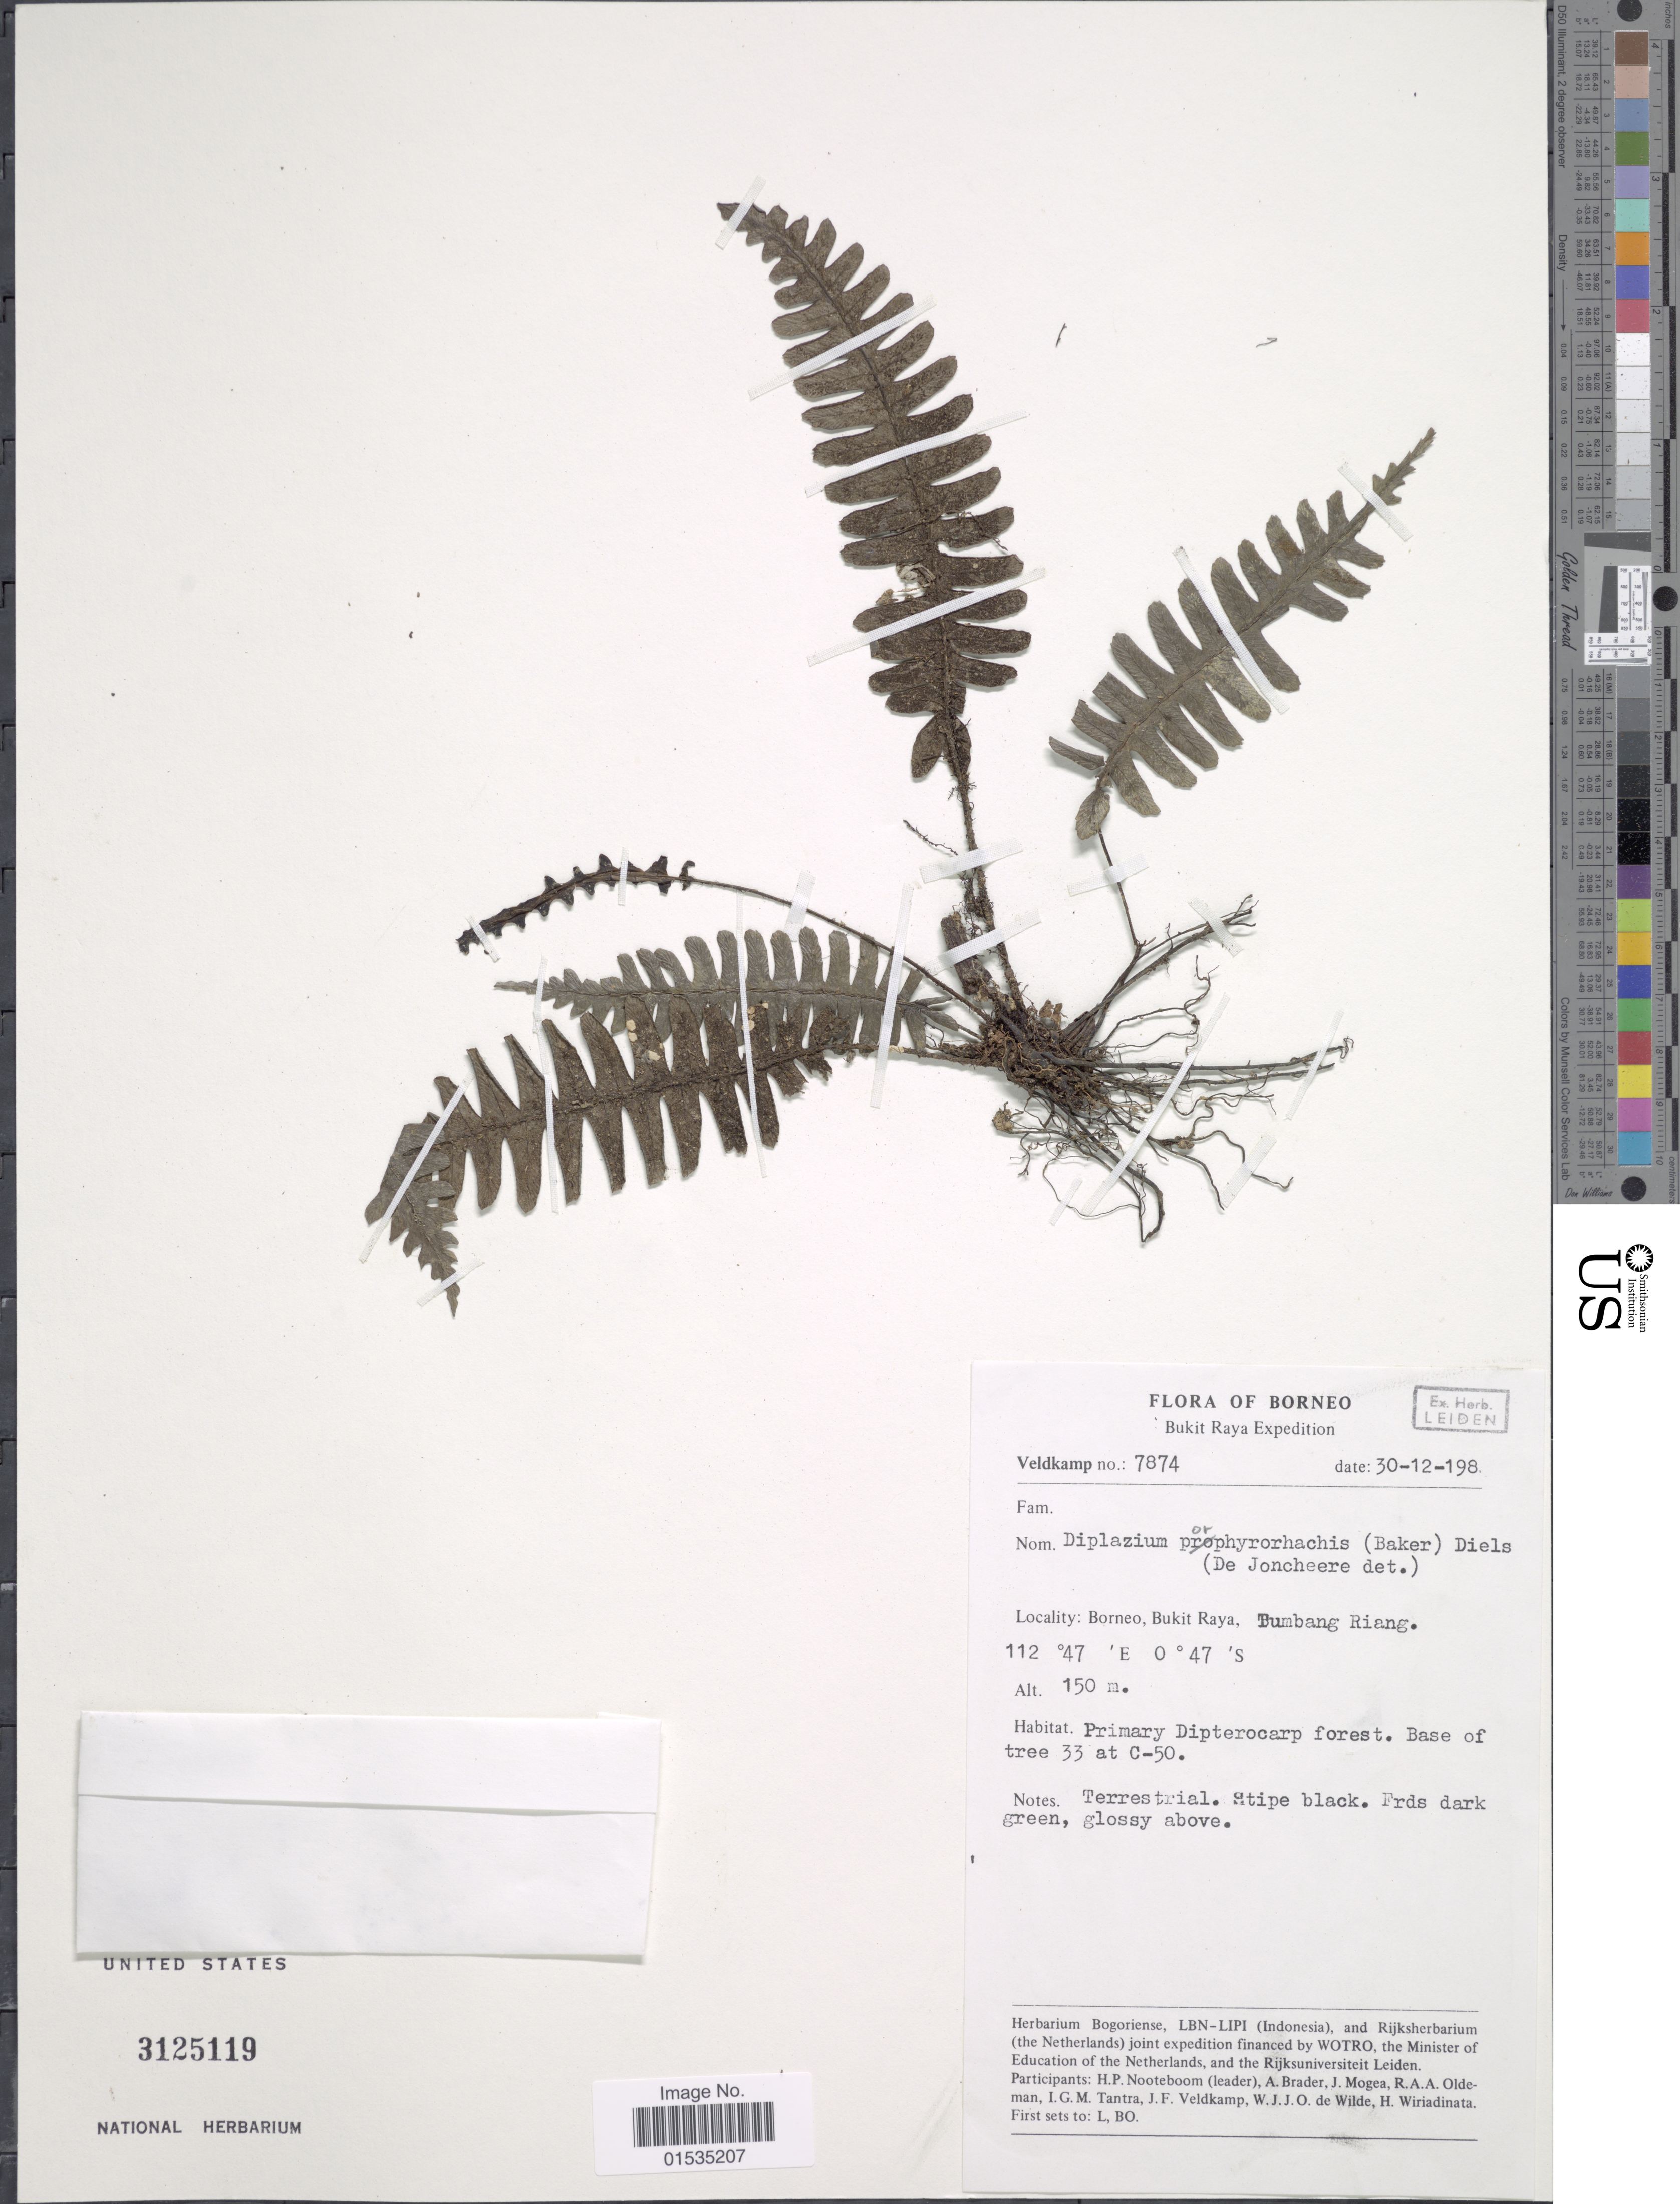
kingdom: Plantae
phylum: Tracheophyta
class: Polypodiopsida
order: Polypodiales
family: Athyriaceae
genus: Diplazium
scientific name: Diplazium porphyrorachis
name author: (Baker) Diels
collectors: -. Veldkamp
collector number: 7874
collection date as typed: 198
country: Malaysia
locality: Borneo, Bukit Raya, Tumbang Riang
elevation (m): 150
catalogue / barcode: US 3125119